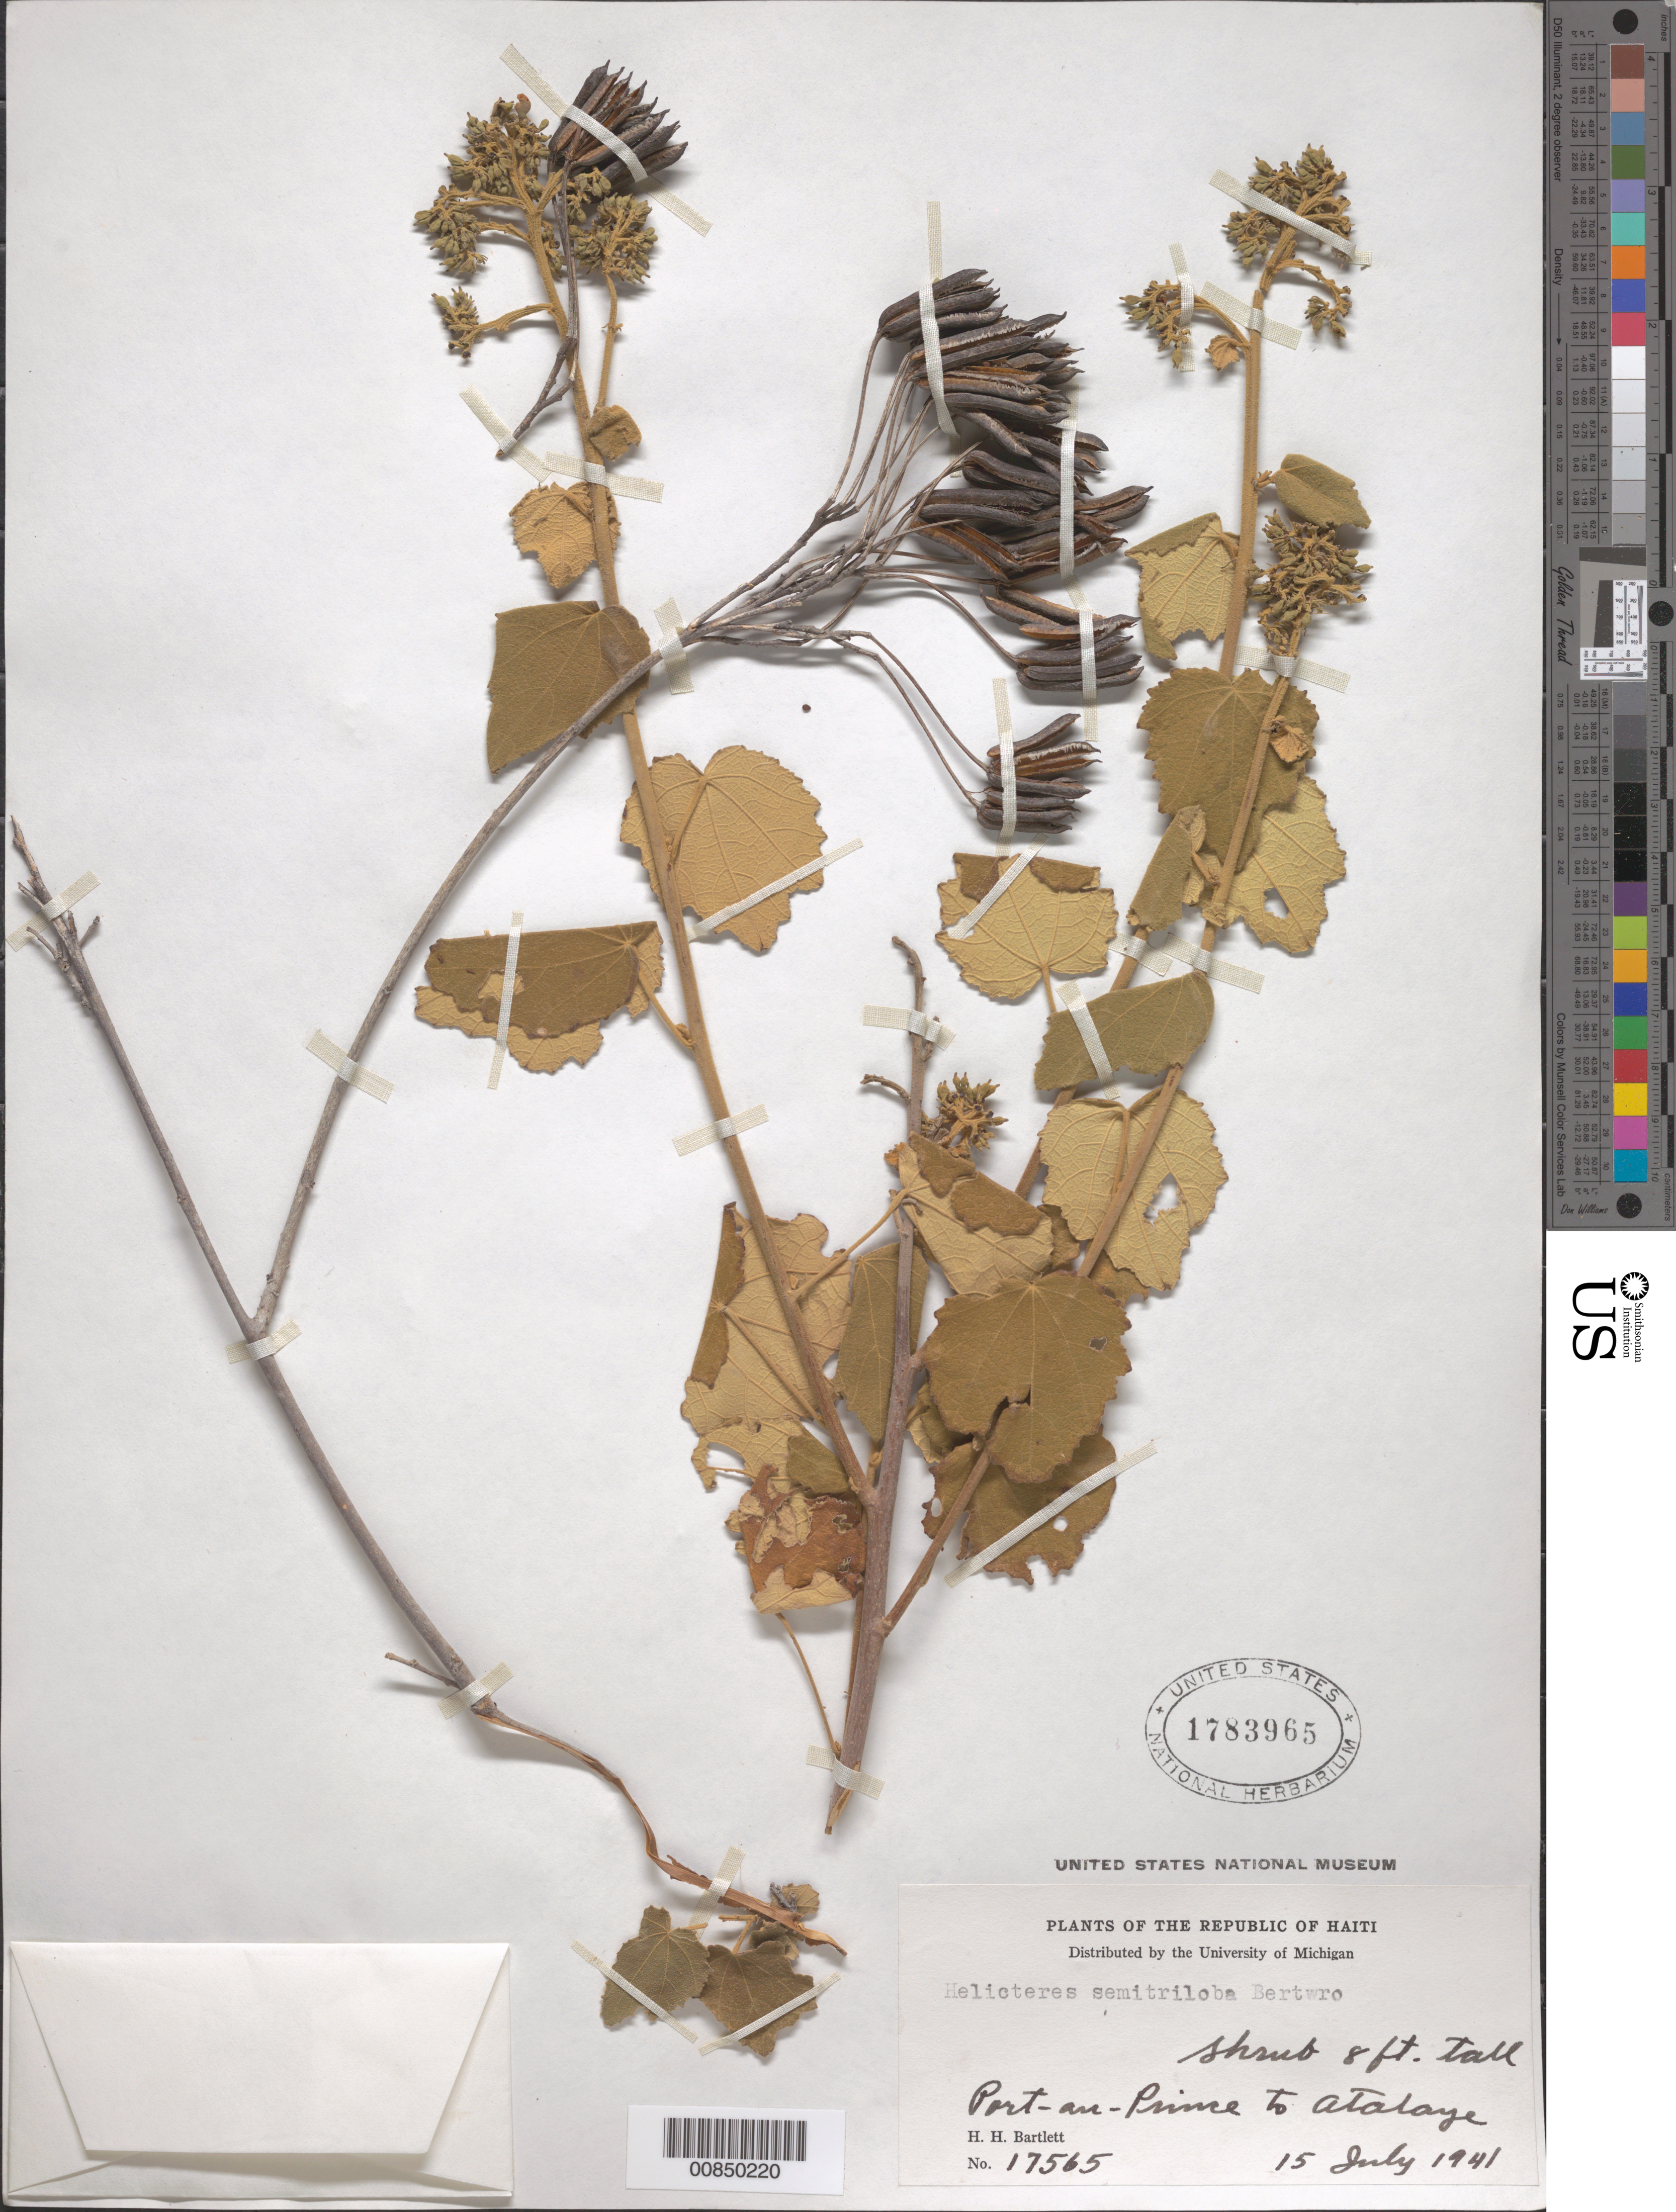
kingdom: Plantae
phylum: Tracheophyta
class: Magnoliopsida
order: Malvales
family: Malvaceae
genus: Helicteres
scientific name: Helicteres semitriloba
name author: Bertero ex DC.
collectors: H. H. Bartlett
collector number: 17565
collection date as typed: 15 Jul 1941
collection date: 1941-07-15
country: Haiti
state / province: Ouest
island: Hispaniola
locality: Port-au-Prince to Atalaye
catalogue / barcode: US 1783965